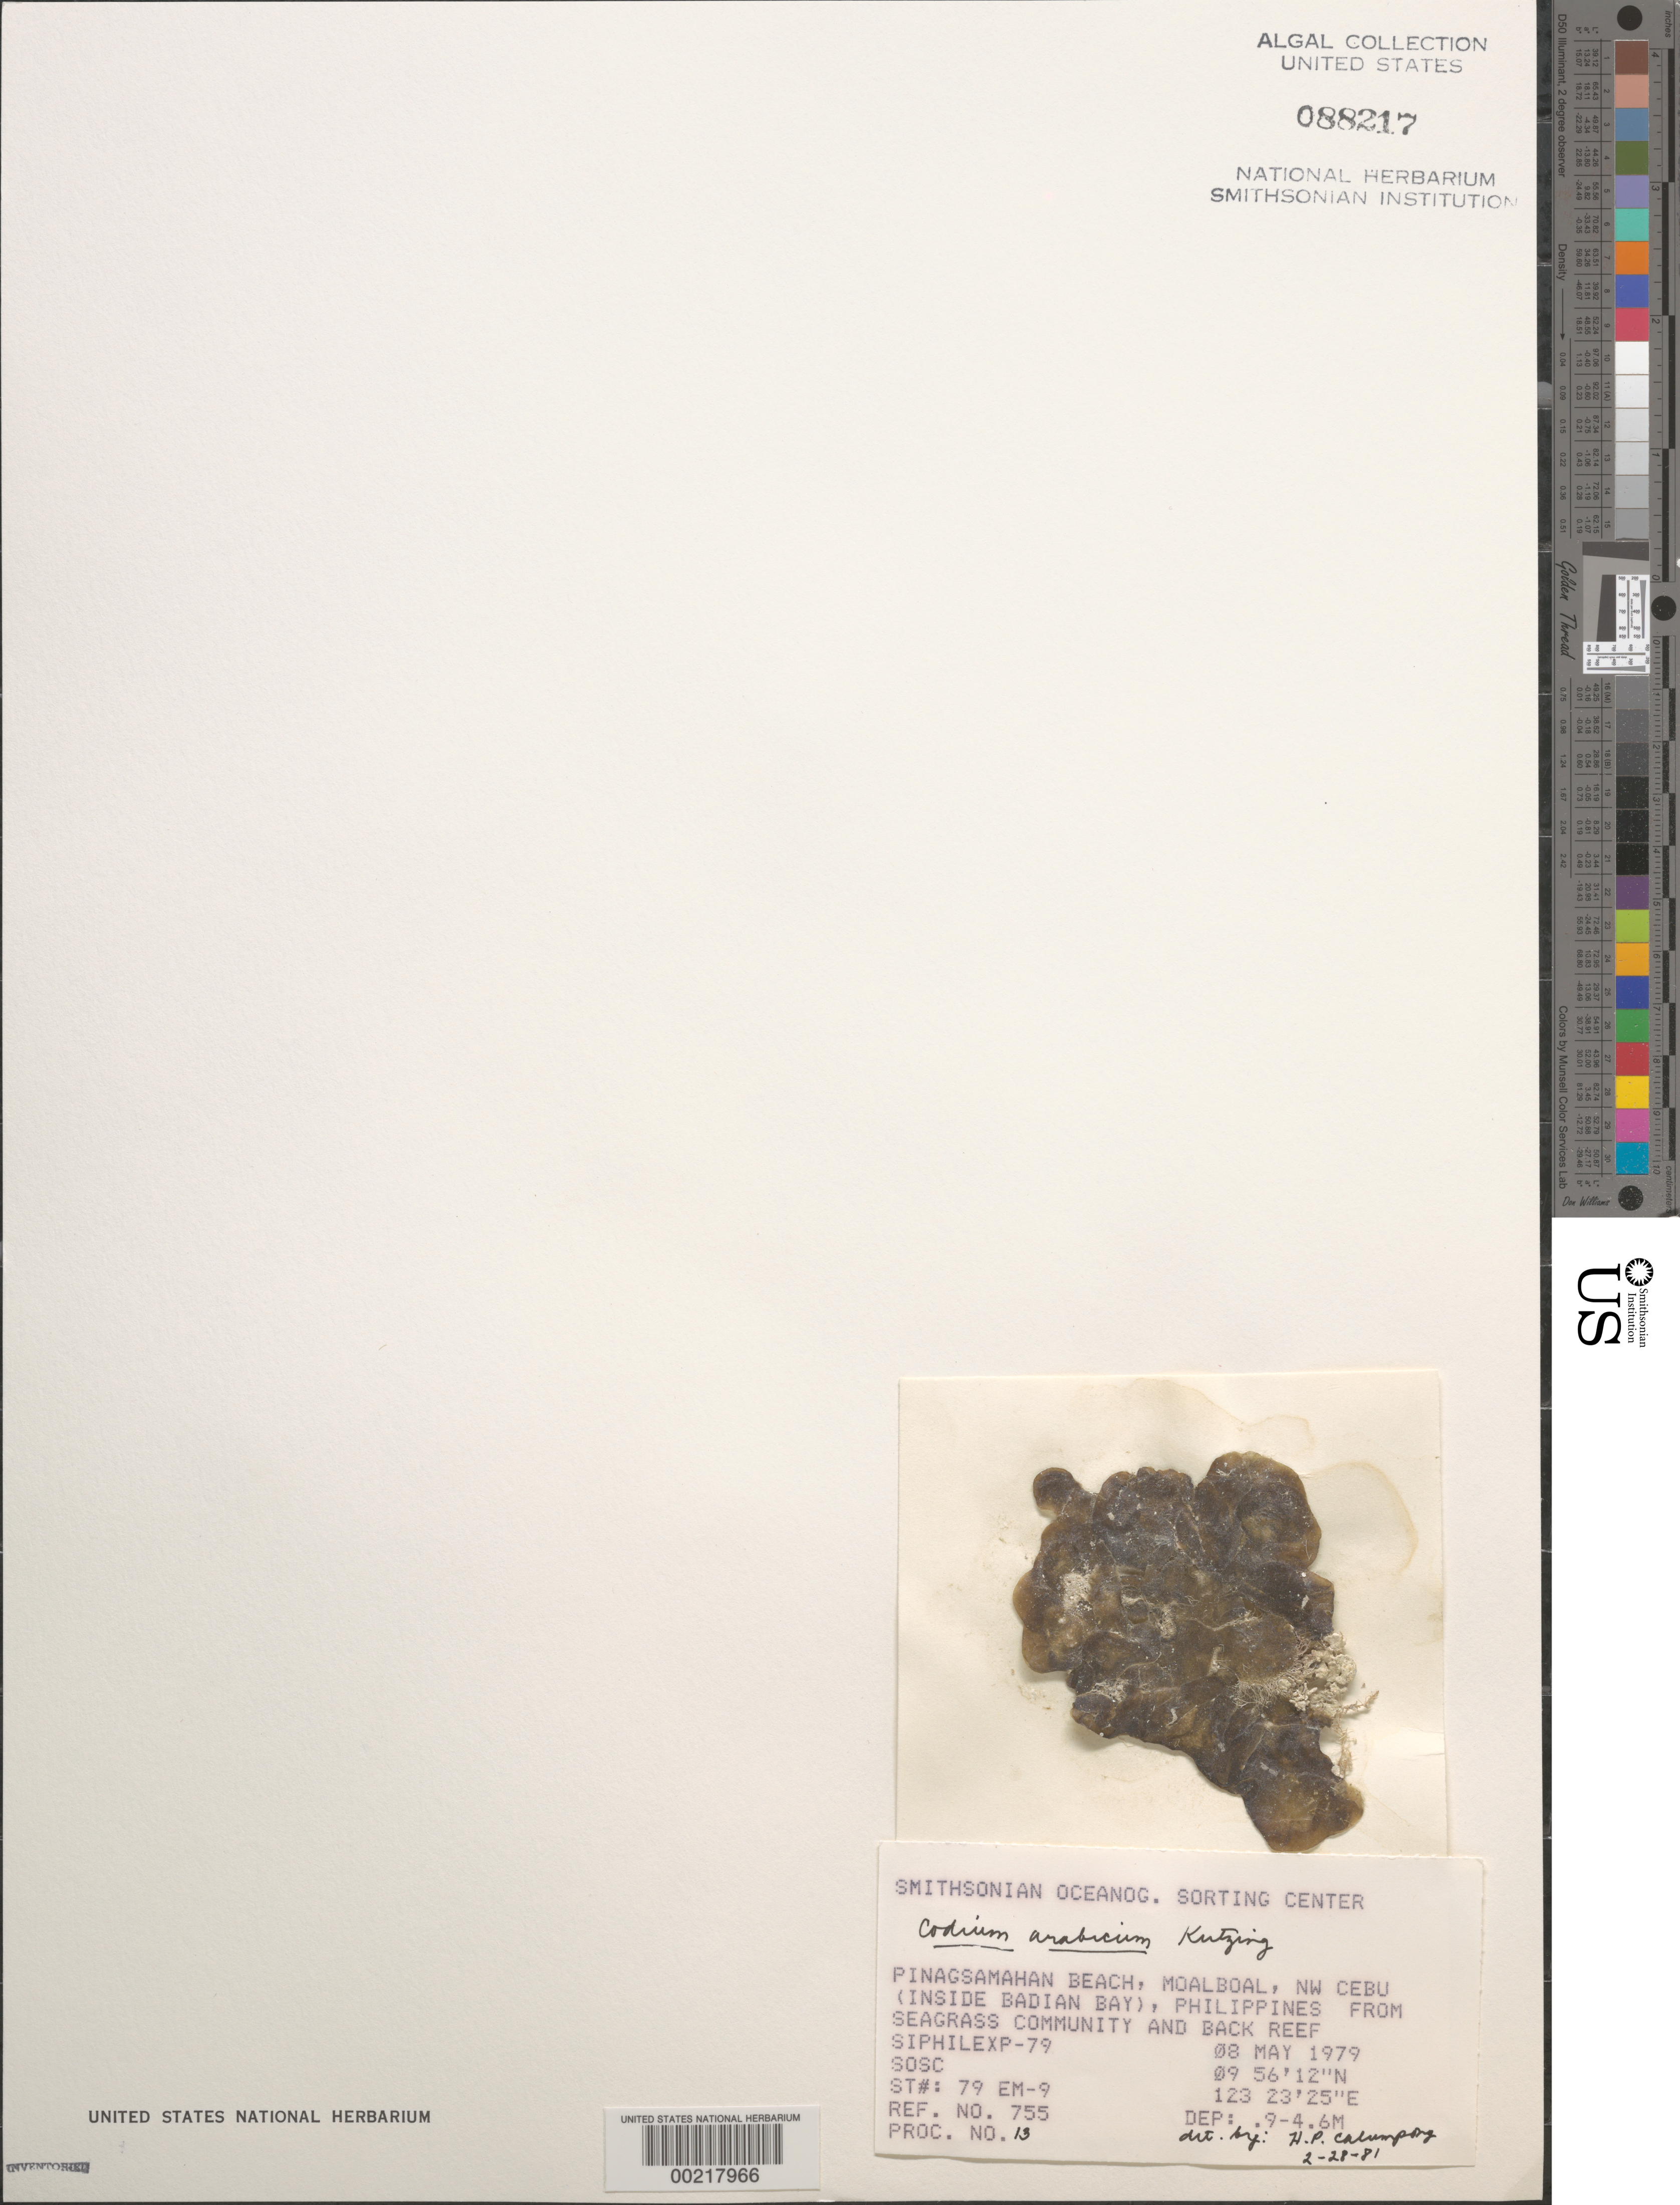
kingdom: Plantae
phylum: Chlorophyta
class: Ulvophyceae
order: Bryopsidales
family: Codiaceae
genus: Codium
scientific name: Codium arabicum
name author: Kütz.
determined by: Calumpong, H. P.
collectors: SOSC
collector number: Station 79 Em-9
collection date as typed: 08 May 1979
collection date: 1979-05-08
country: Philippines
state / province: Central Visayas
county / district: Cebu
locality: Pinagsamahan beach, moalboal, cebu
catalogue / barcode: US 88217